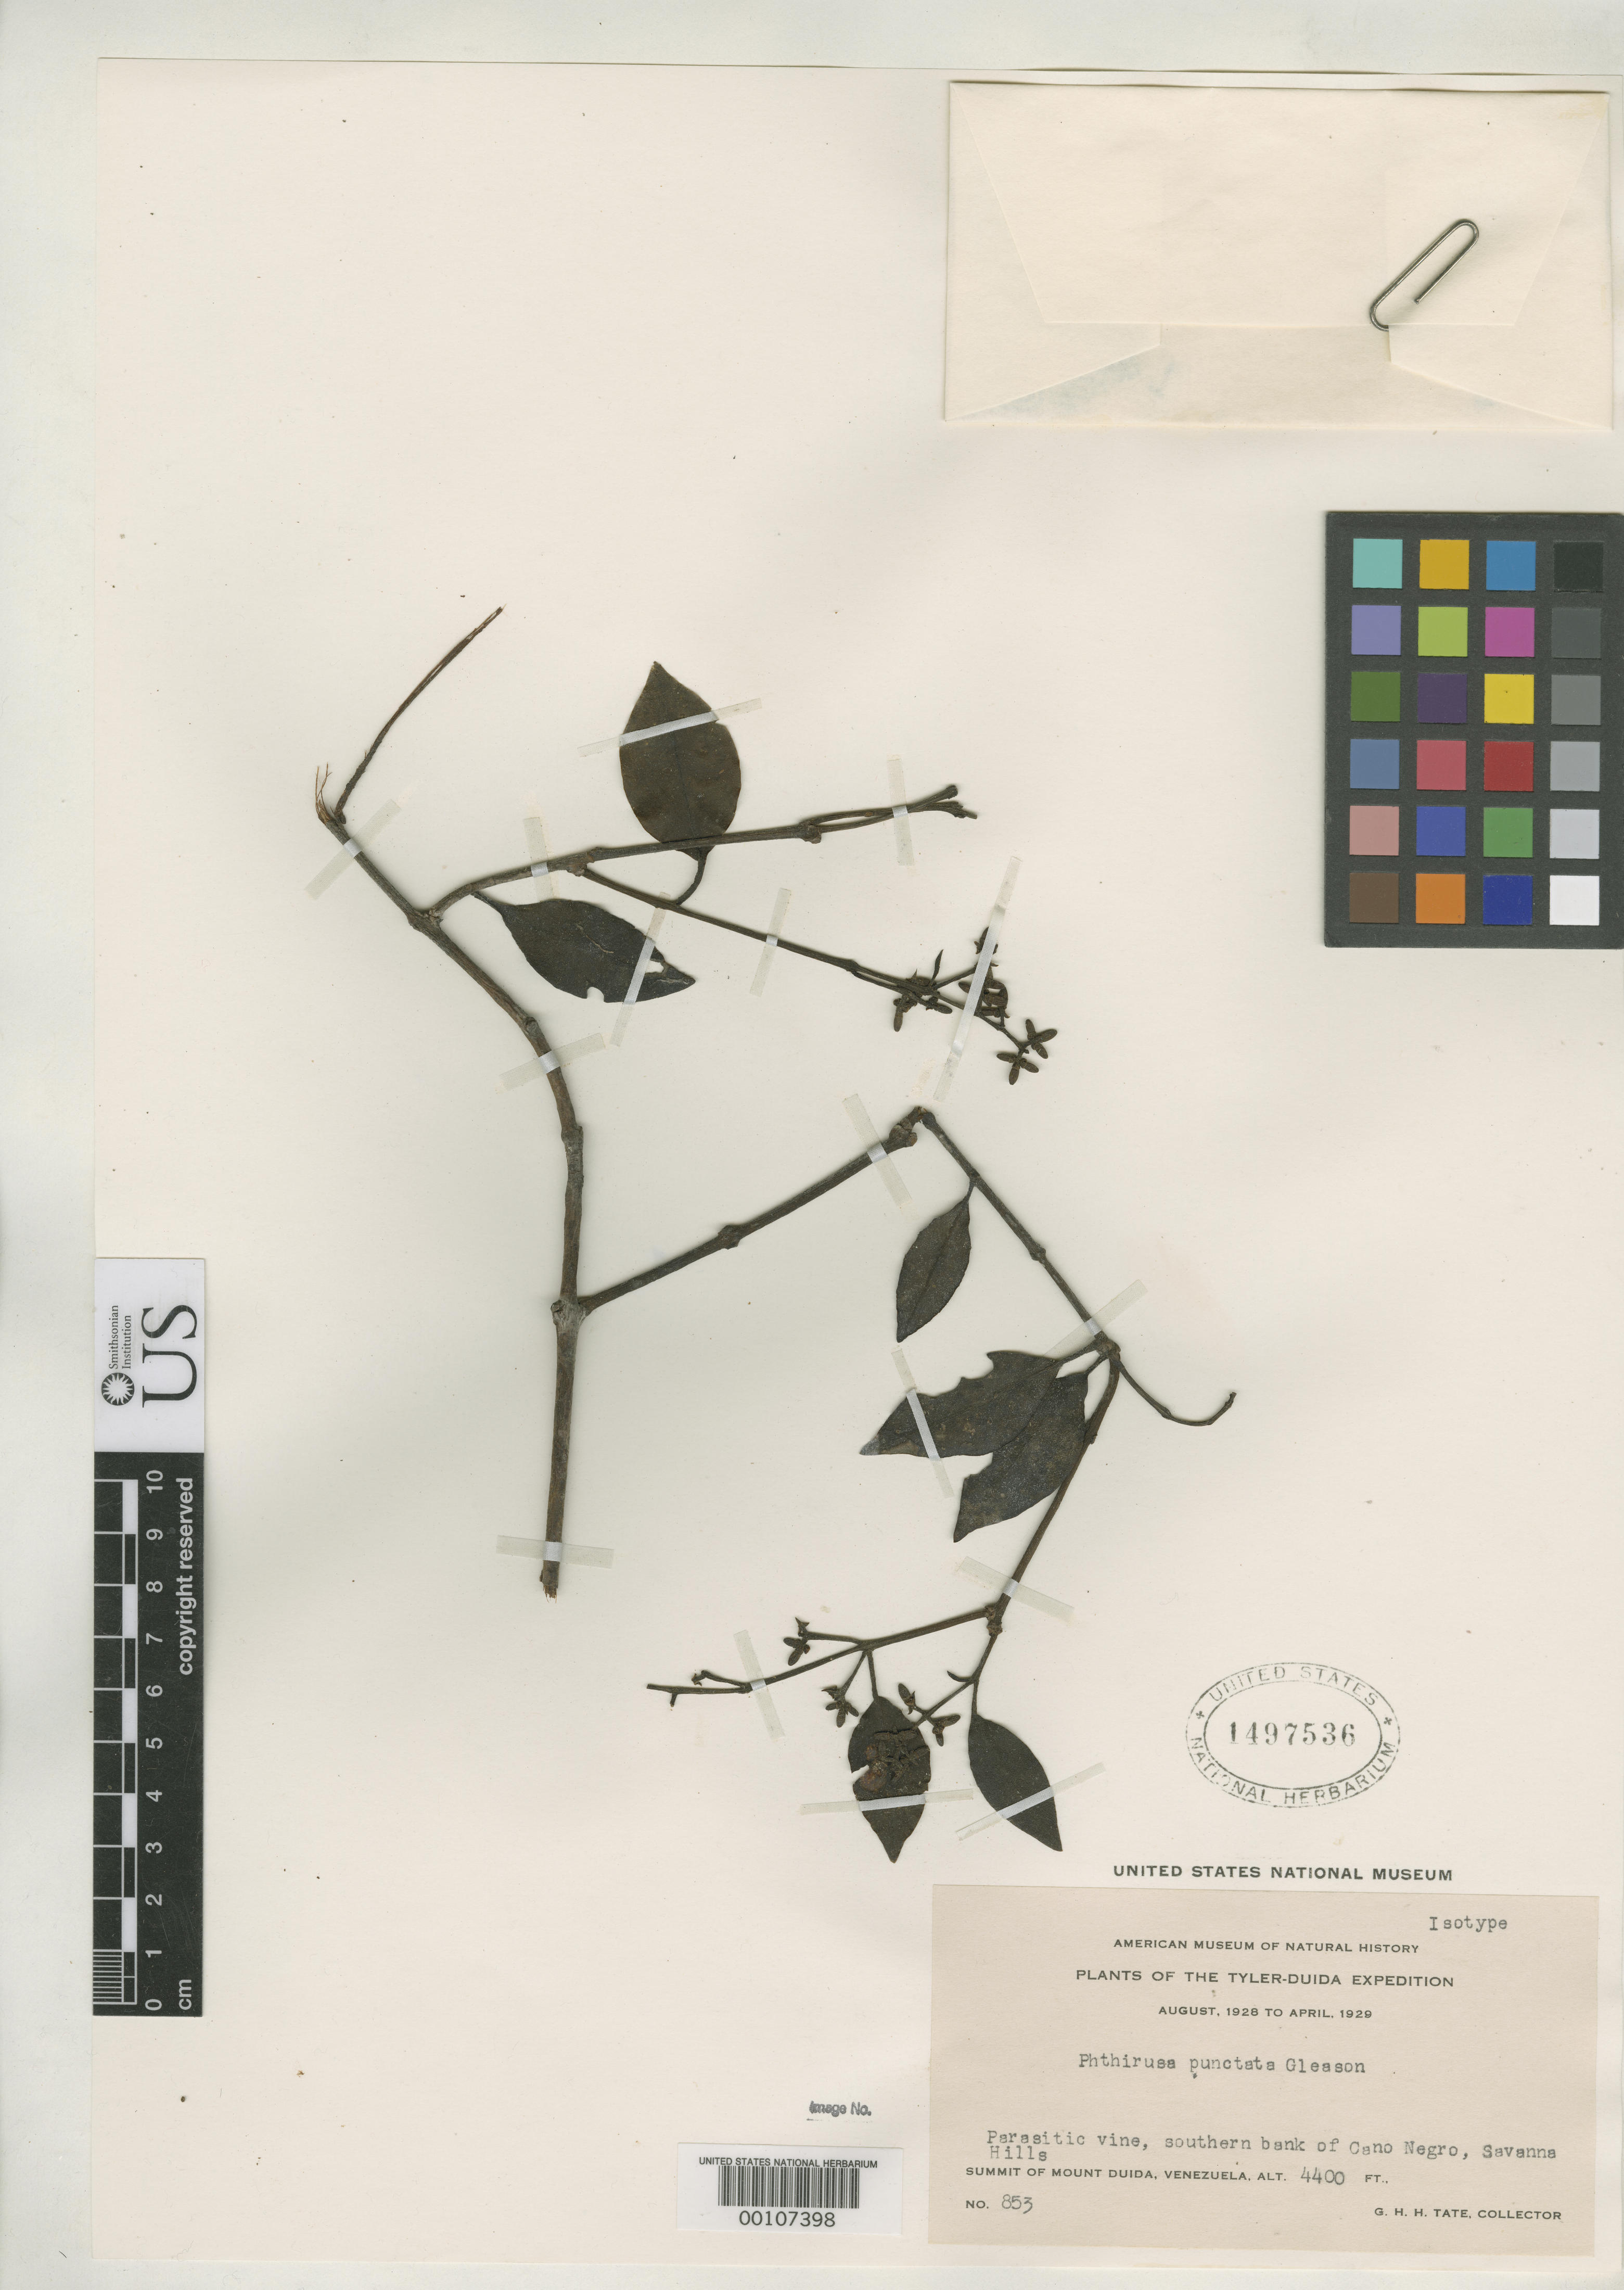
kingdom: Plantae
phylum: Tracheophyta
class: Magnoliopsida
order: Santalales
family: Loranthaceae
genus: Phthirusa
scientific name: Phthirusa punctata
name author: Gleason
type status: Isotype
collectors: G. H. H.Tate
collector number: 853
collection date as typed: Aug 1928 to -- Apr 1929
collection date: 1928-08/1929-04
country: Venezuela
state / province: Amazonas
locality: Cano Negro, Mt. Duida.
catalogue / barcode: US 1497536